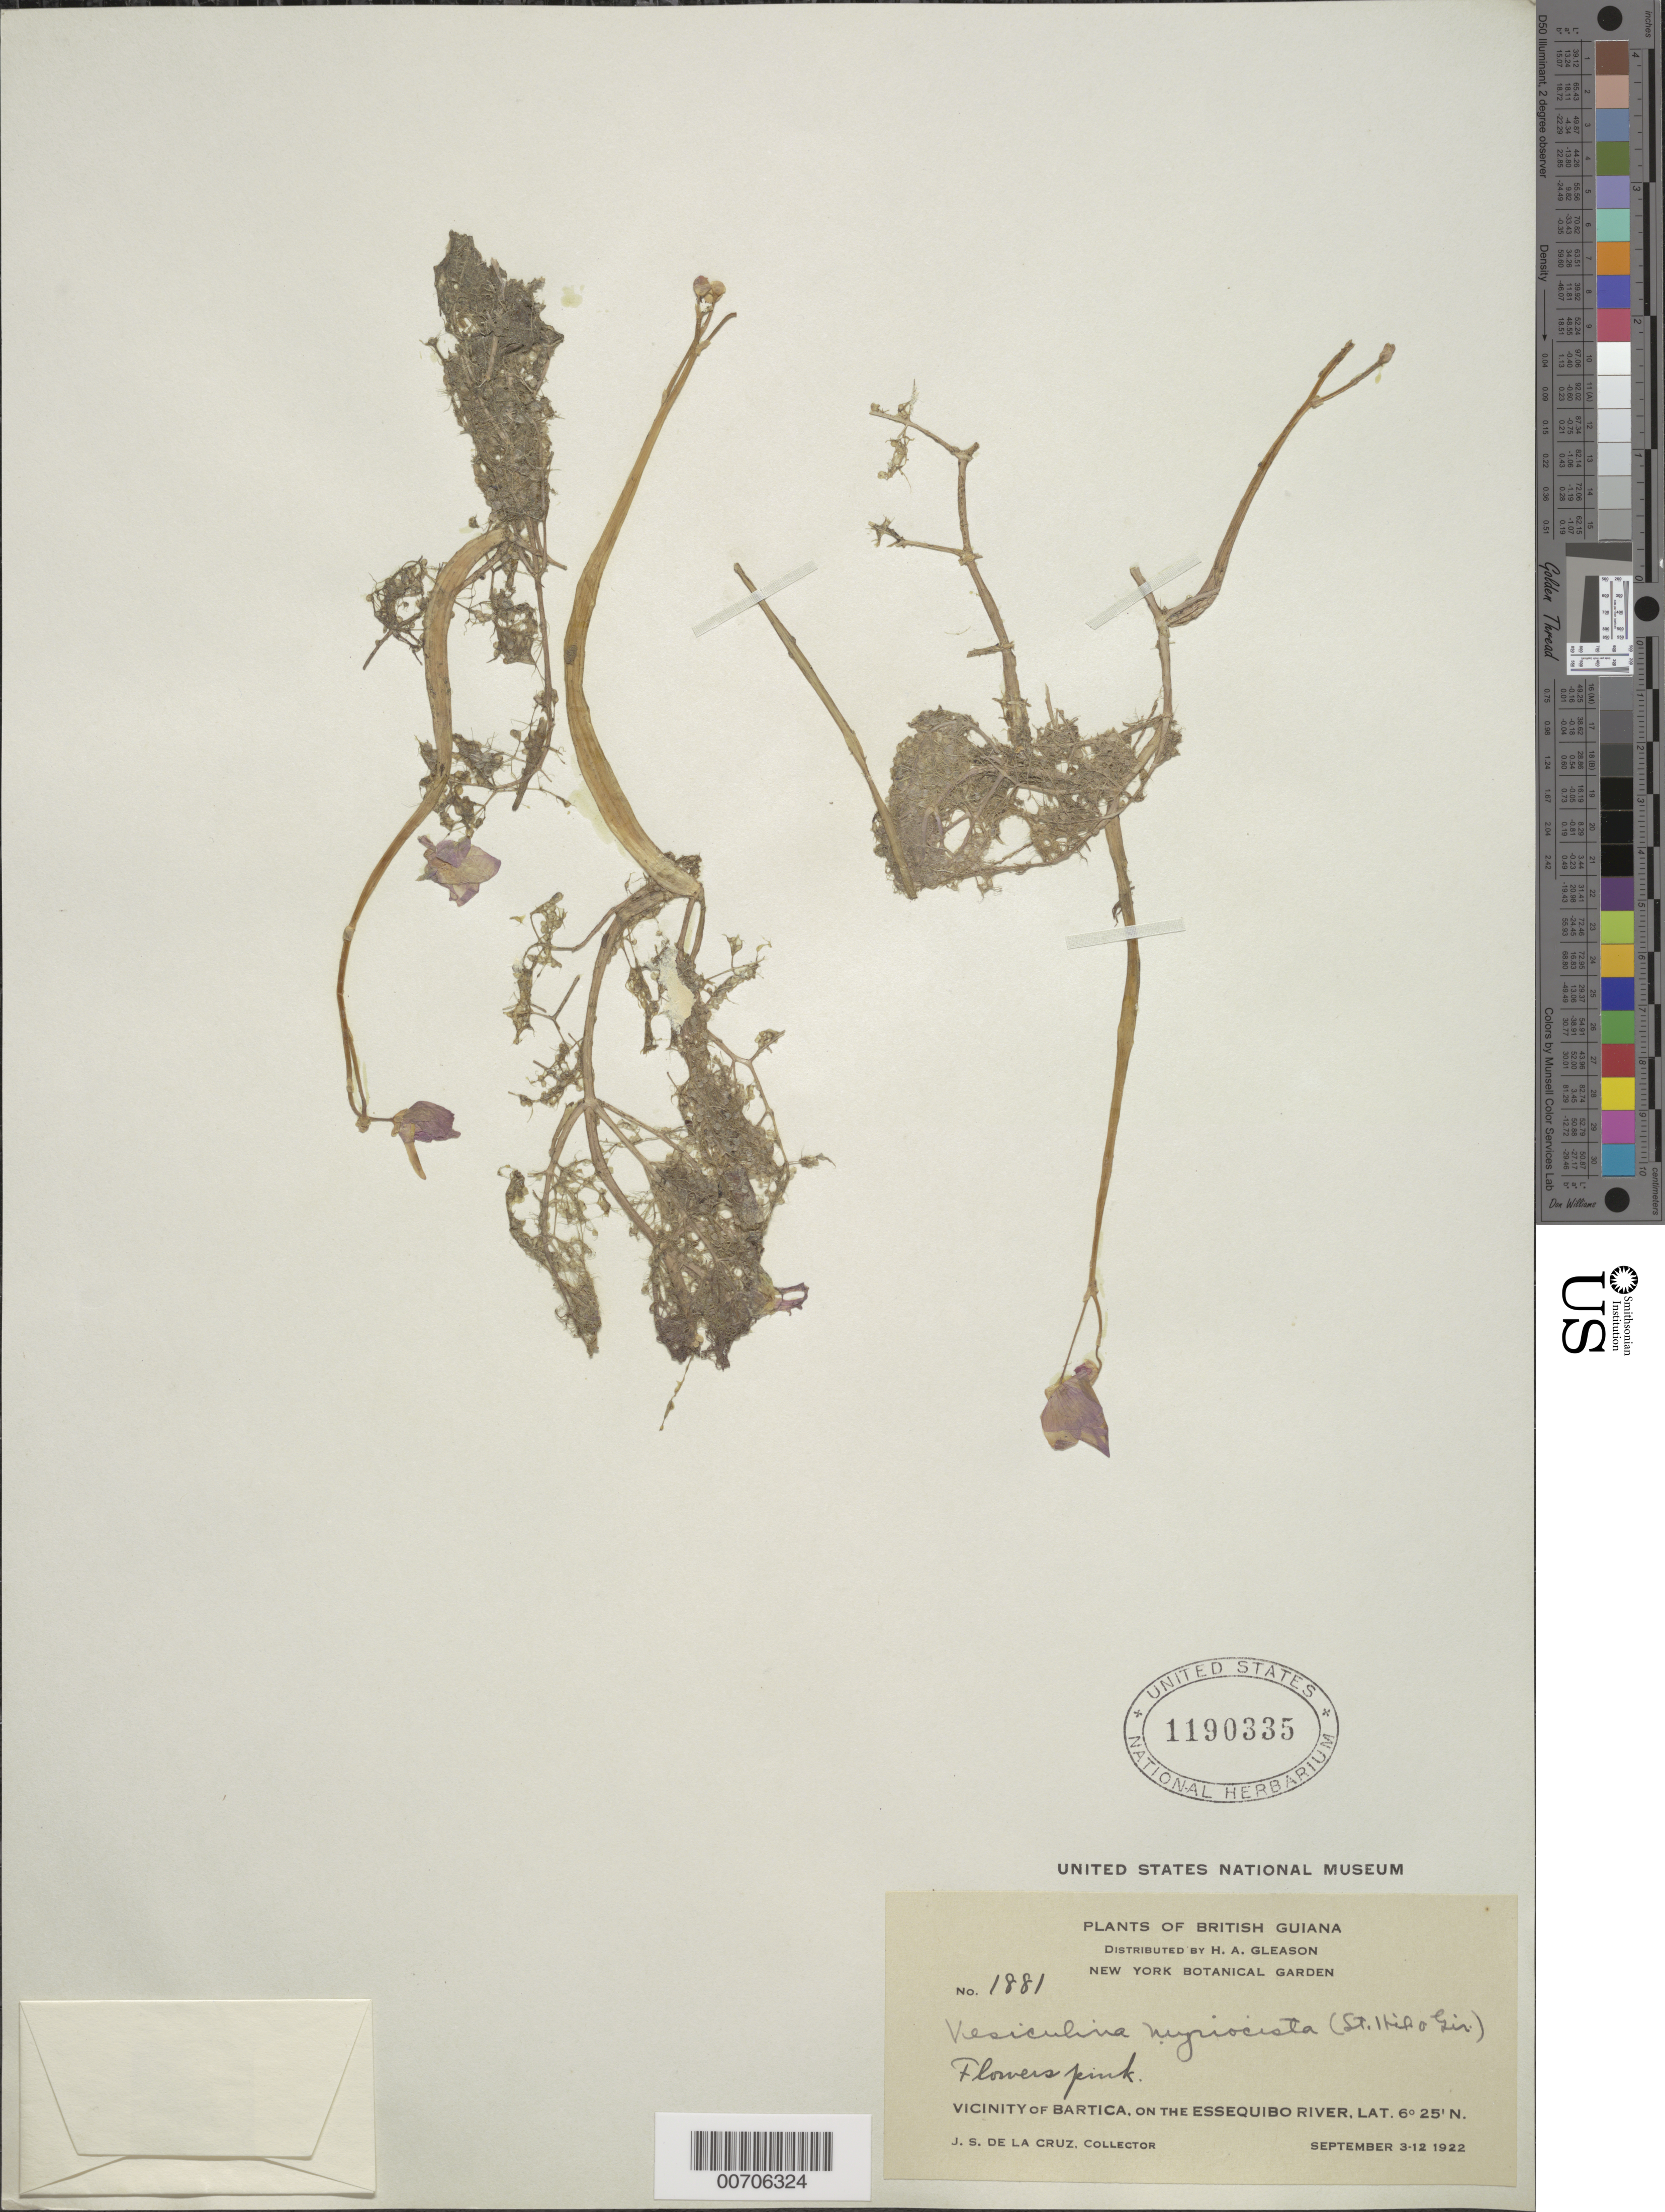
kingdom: Plantae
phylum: Tracheophyta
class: Magnoliopsida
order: Lamiales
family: Lentibulariaceae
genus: Utricularia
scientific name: Utricularia myriocista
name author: A. St.-Hil. & Girard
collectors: J. S. de la Cruz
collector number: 1881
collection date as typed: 3-Sep-22 to 12-Sep-22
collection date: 1922-09-03/1922-09-12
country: Guyana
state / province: Cuyuni-Mazaruni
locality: Bartica, vic., on the Essequibo River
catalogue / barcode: US 1190335